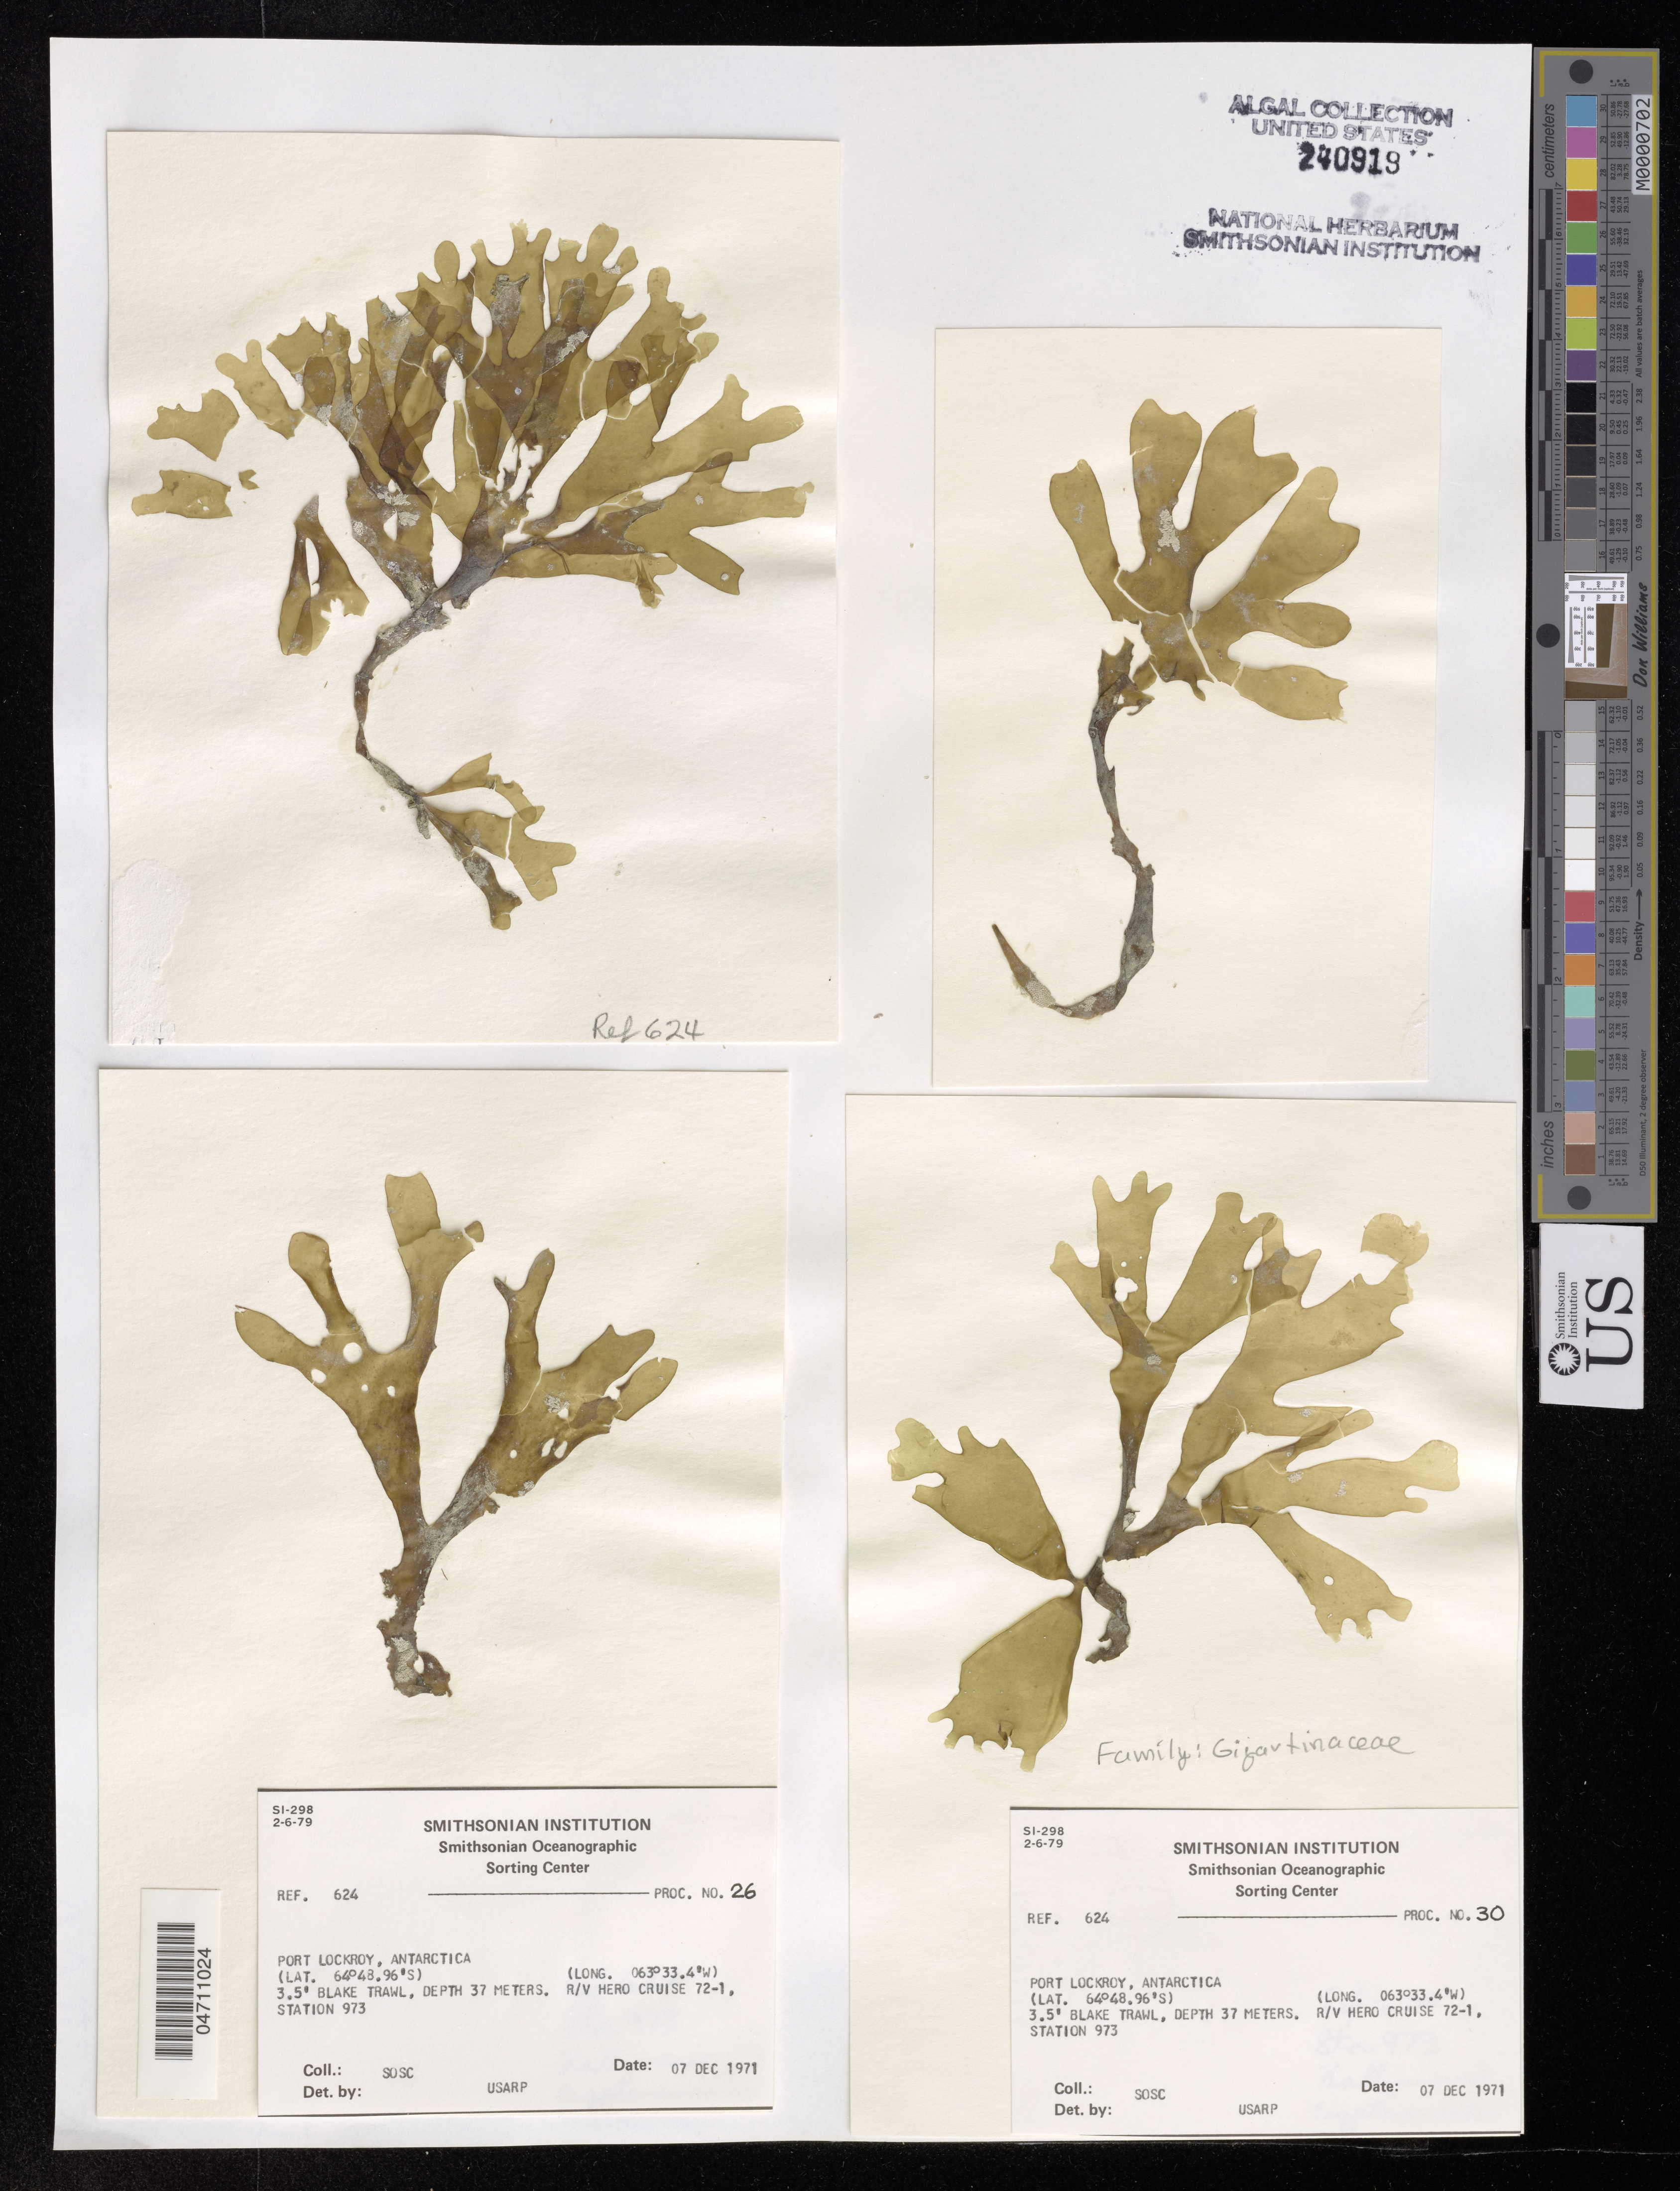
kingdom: Plantae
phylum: Rhodophyta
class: Florideophyceae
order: Gigartinales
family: Gigartinaceae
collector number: Station 973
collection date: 1971-12-07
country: Antarctica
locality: Port Lockroy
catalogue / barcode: US 240919